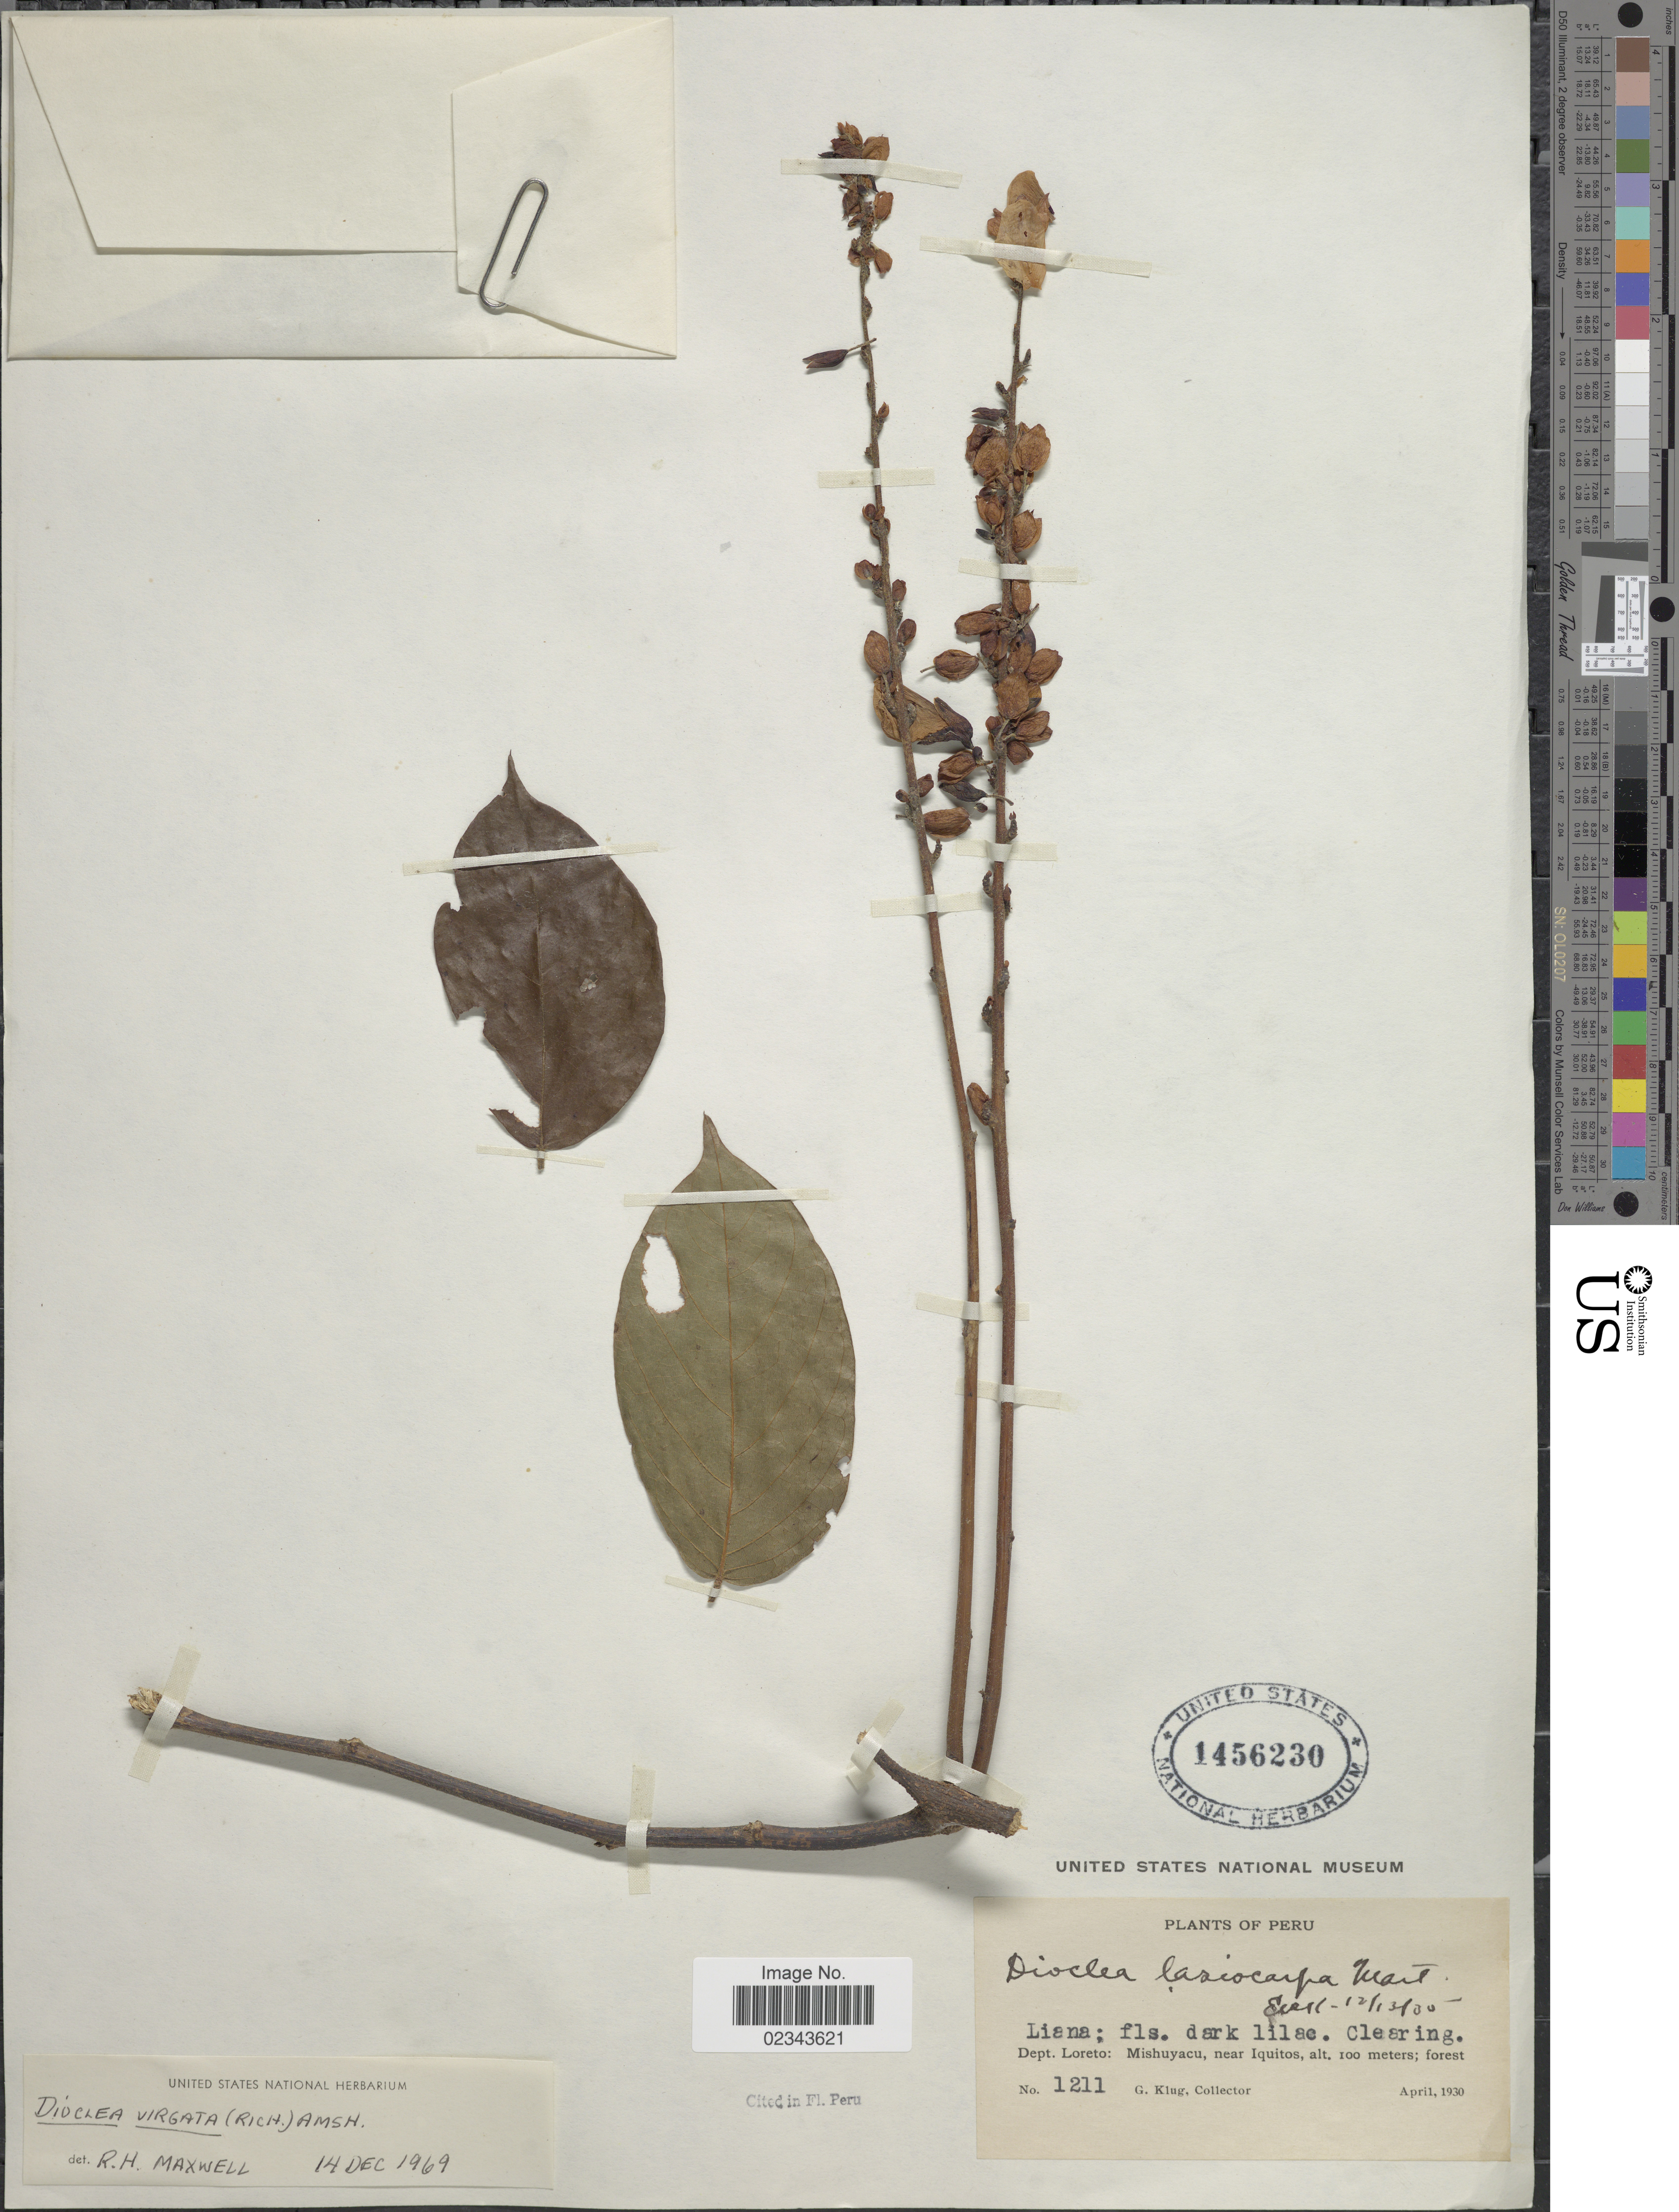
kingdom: Plantae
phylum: Tracheophyta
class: Magnoliopsida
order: Fabales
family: Fabaceae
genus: Dioclea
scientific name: Dioclea virgata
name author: (Rich.) Amshoff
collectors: G. Klug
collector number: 1211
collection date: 1930-04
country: Peru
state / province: Loreto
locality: Mishuyacu, near Iquitos.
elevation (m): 100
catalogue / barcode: US 1456230